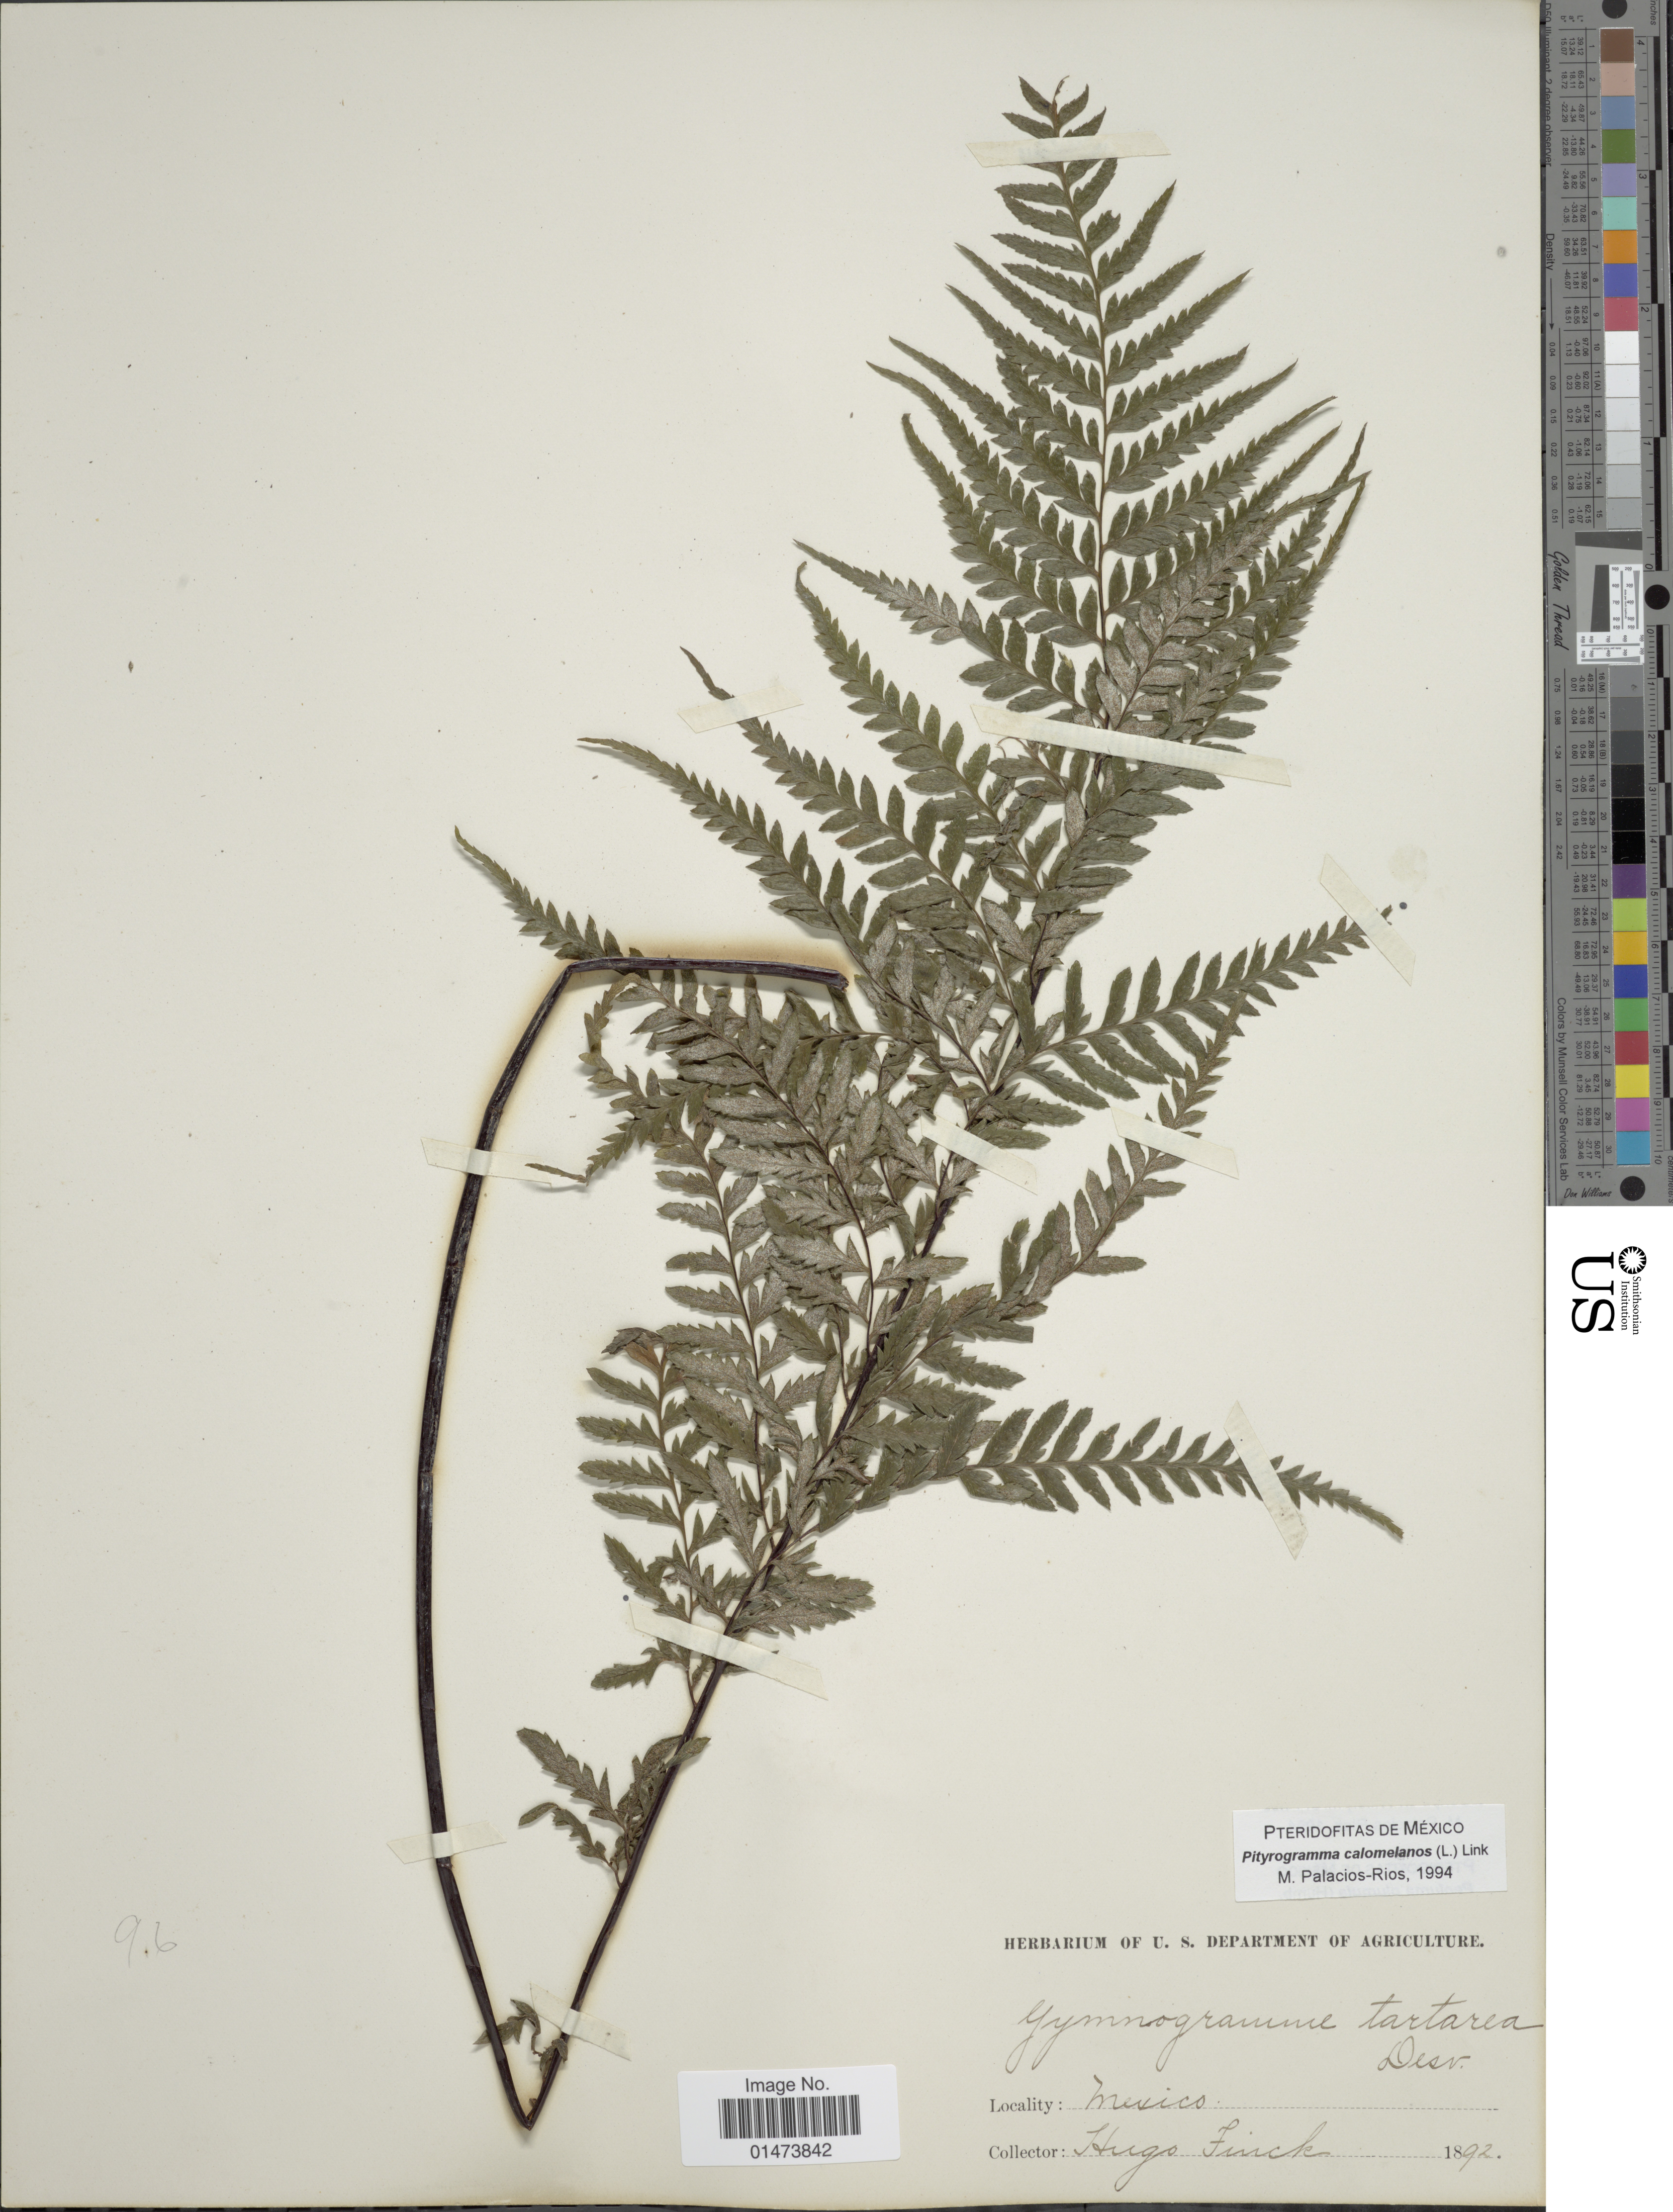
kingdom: Plantae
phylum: Tracheophyta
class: Polypodiopsida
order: Polypodiales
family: Pteridaceae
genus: Pityrogramma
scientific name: Pityrogramma calomelanos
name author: (L.) Link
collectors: H. Finck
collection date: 1892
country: Mexico